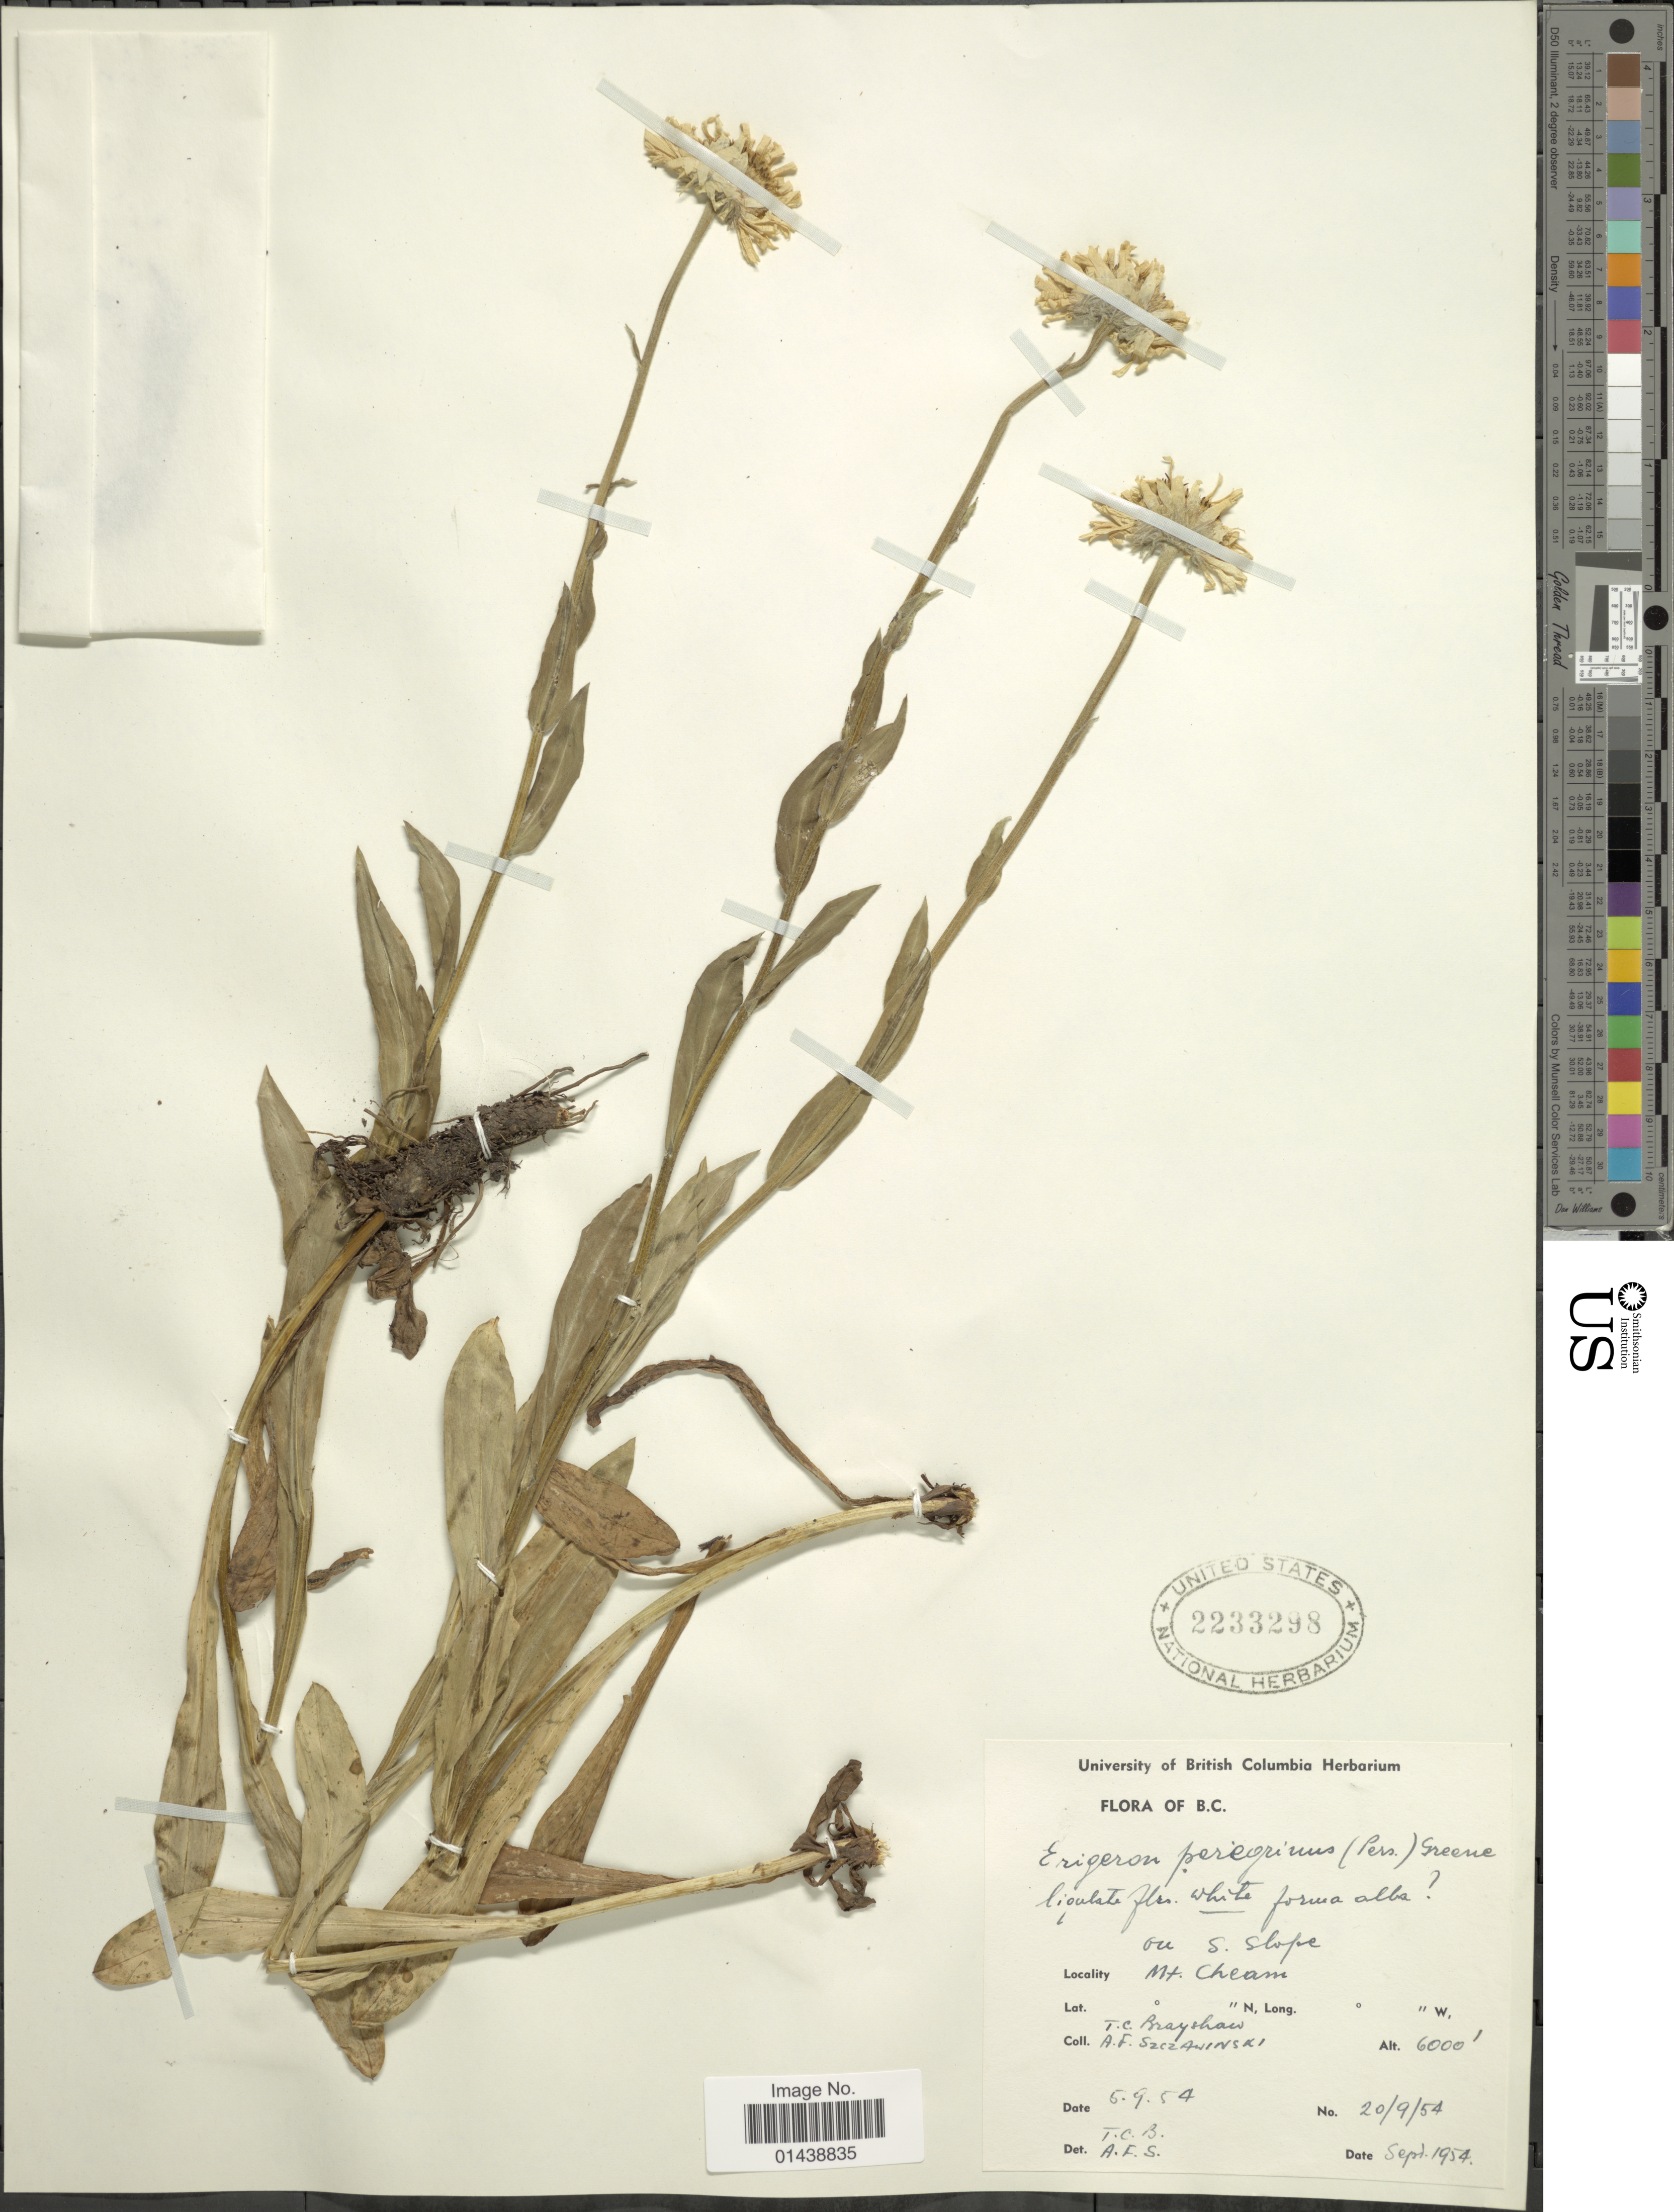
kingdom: Plantae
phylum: Tracheophyta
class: Magnoliopsida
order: Asterales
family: Asteraceae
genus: Erigeron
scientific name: Erigeron peregrinus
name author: (Banks ex Pursh) Greene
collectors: T. Brayshaw & A. Szczawinski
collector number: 5.9.5.4*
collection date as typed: Transcribed d/m/y: 20/9/54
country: Canada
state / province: British Columbia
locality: On S. Slope of Mt. Cheam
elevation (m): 1829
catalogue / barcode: US 2233298